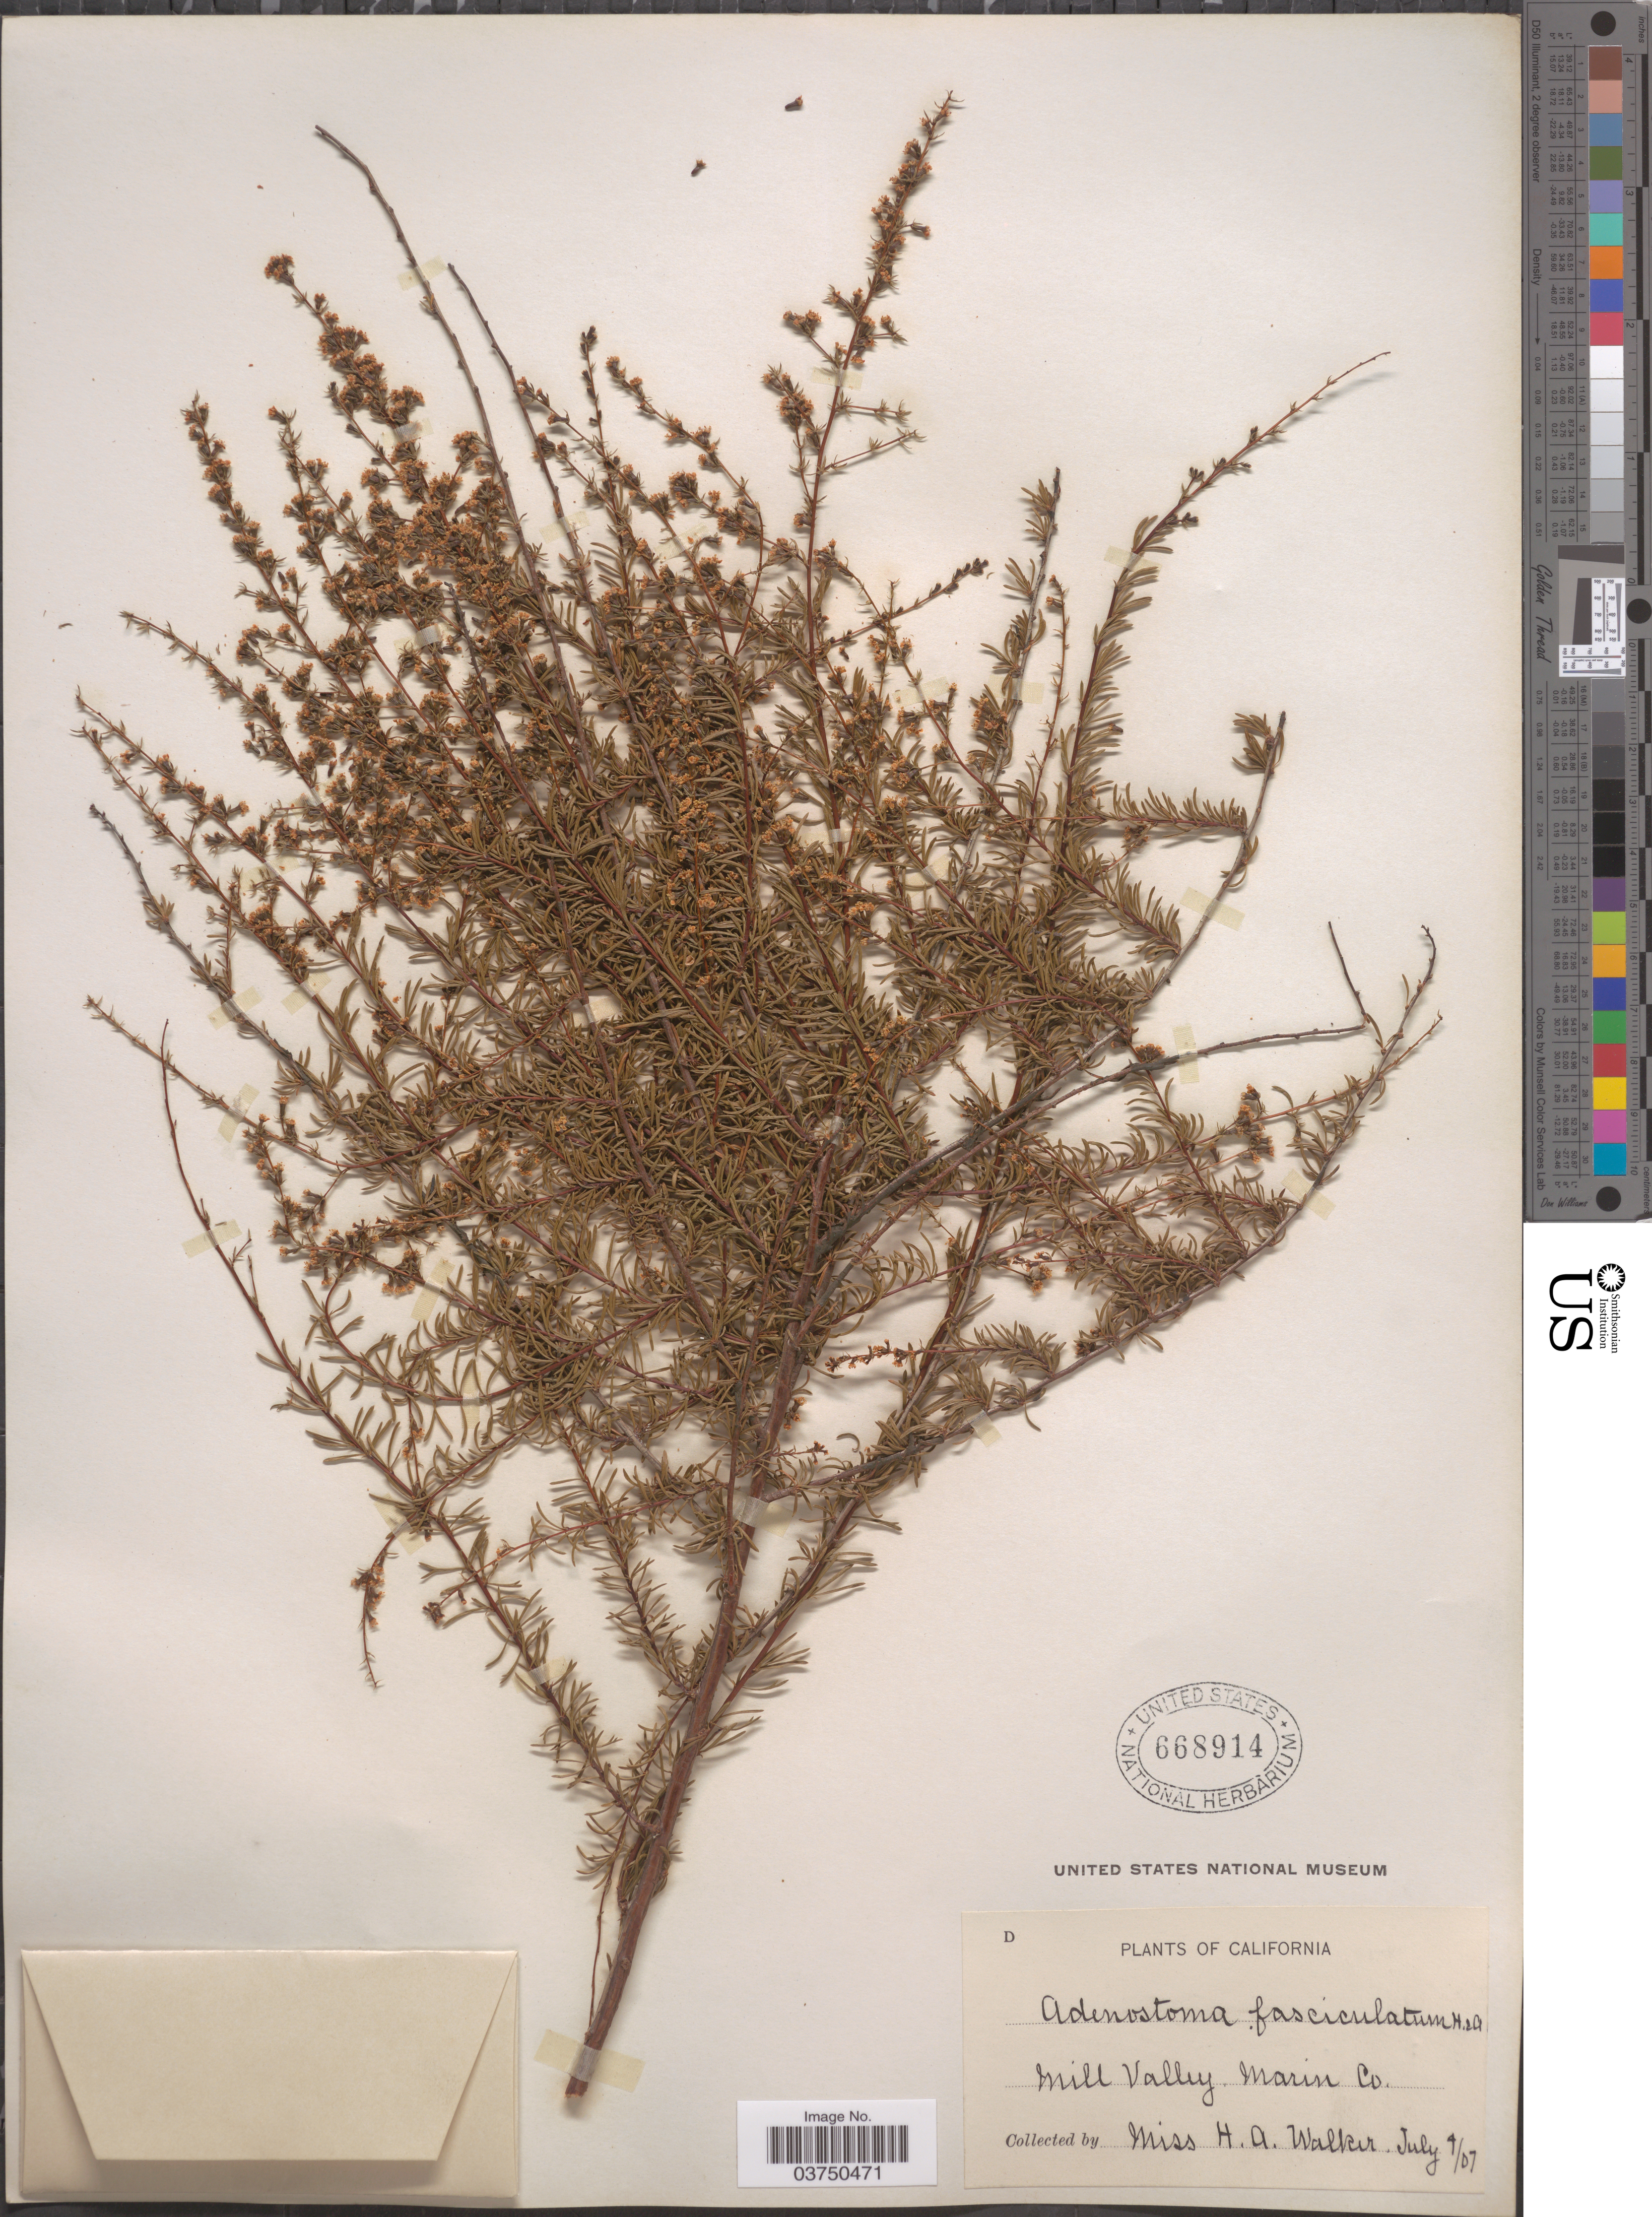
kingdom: Plantae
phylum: Tracheophyta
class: Magnoliopsida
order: Rosales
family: Rosaceae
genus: Adenostoma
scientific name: Adenostoma fasciculatum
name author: Hook. & Arn.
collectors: H. Walker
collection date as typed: Transcribed d/m/y: 4/7/7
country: United States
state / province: California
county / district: Marin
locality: Mill Valley, Marin Co.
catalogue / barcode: US 668914